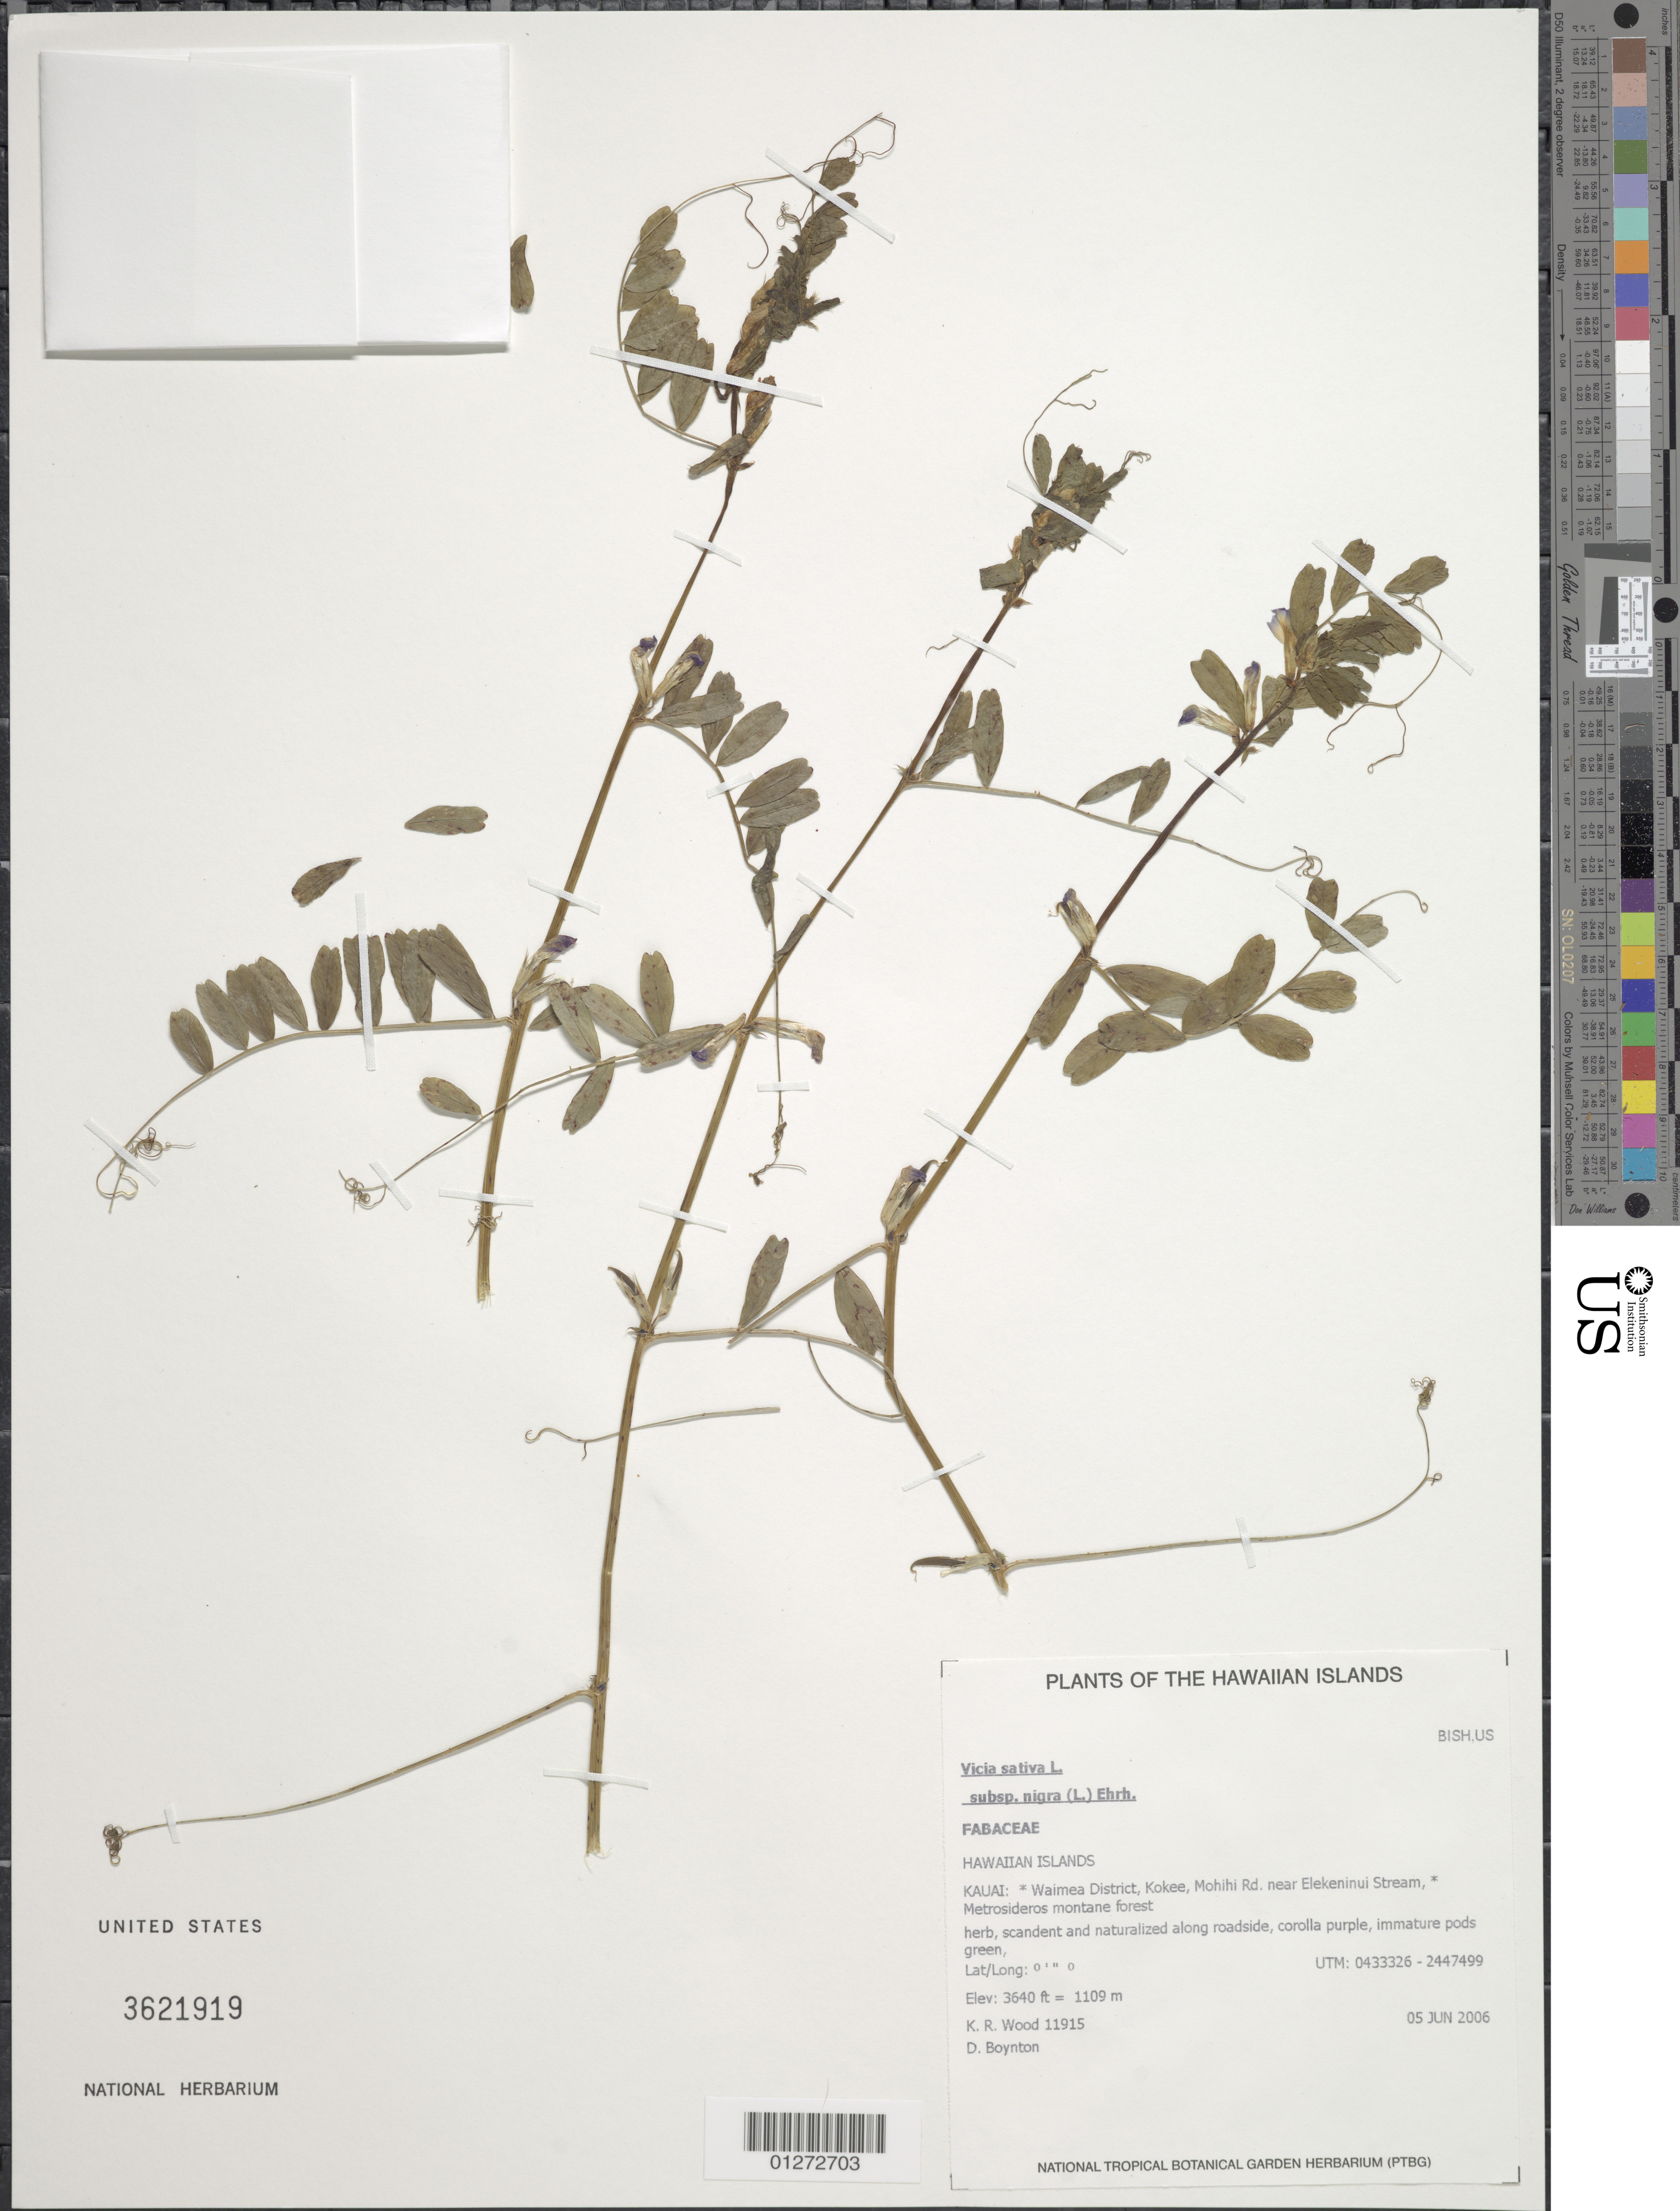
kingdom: Plantae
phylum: Tracheophyta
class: Magnoliopsida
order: Fabales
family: Fabaceae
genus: Vicia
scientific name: Vicia sativa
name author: L.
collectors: K. R. Wood & D. Boynton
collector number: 11915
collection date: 2006-06-05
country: United States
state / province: Hawaii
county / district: Kauai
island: Kaua'i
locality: Waimea District, Kokee, Mohihi Rd., near Elekeninui Stream.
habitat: Montane forest, along roadside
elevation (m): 1109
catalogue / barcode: US 3621919